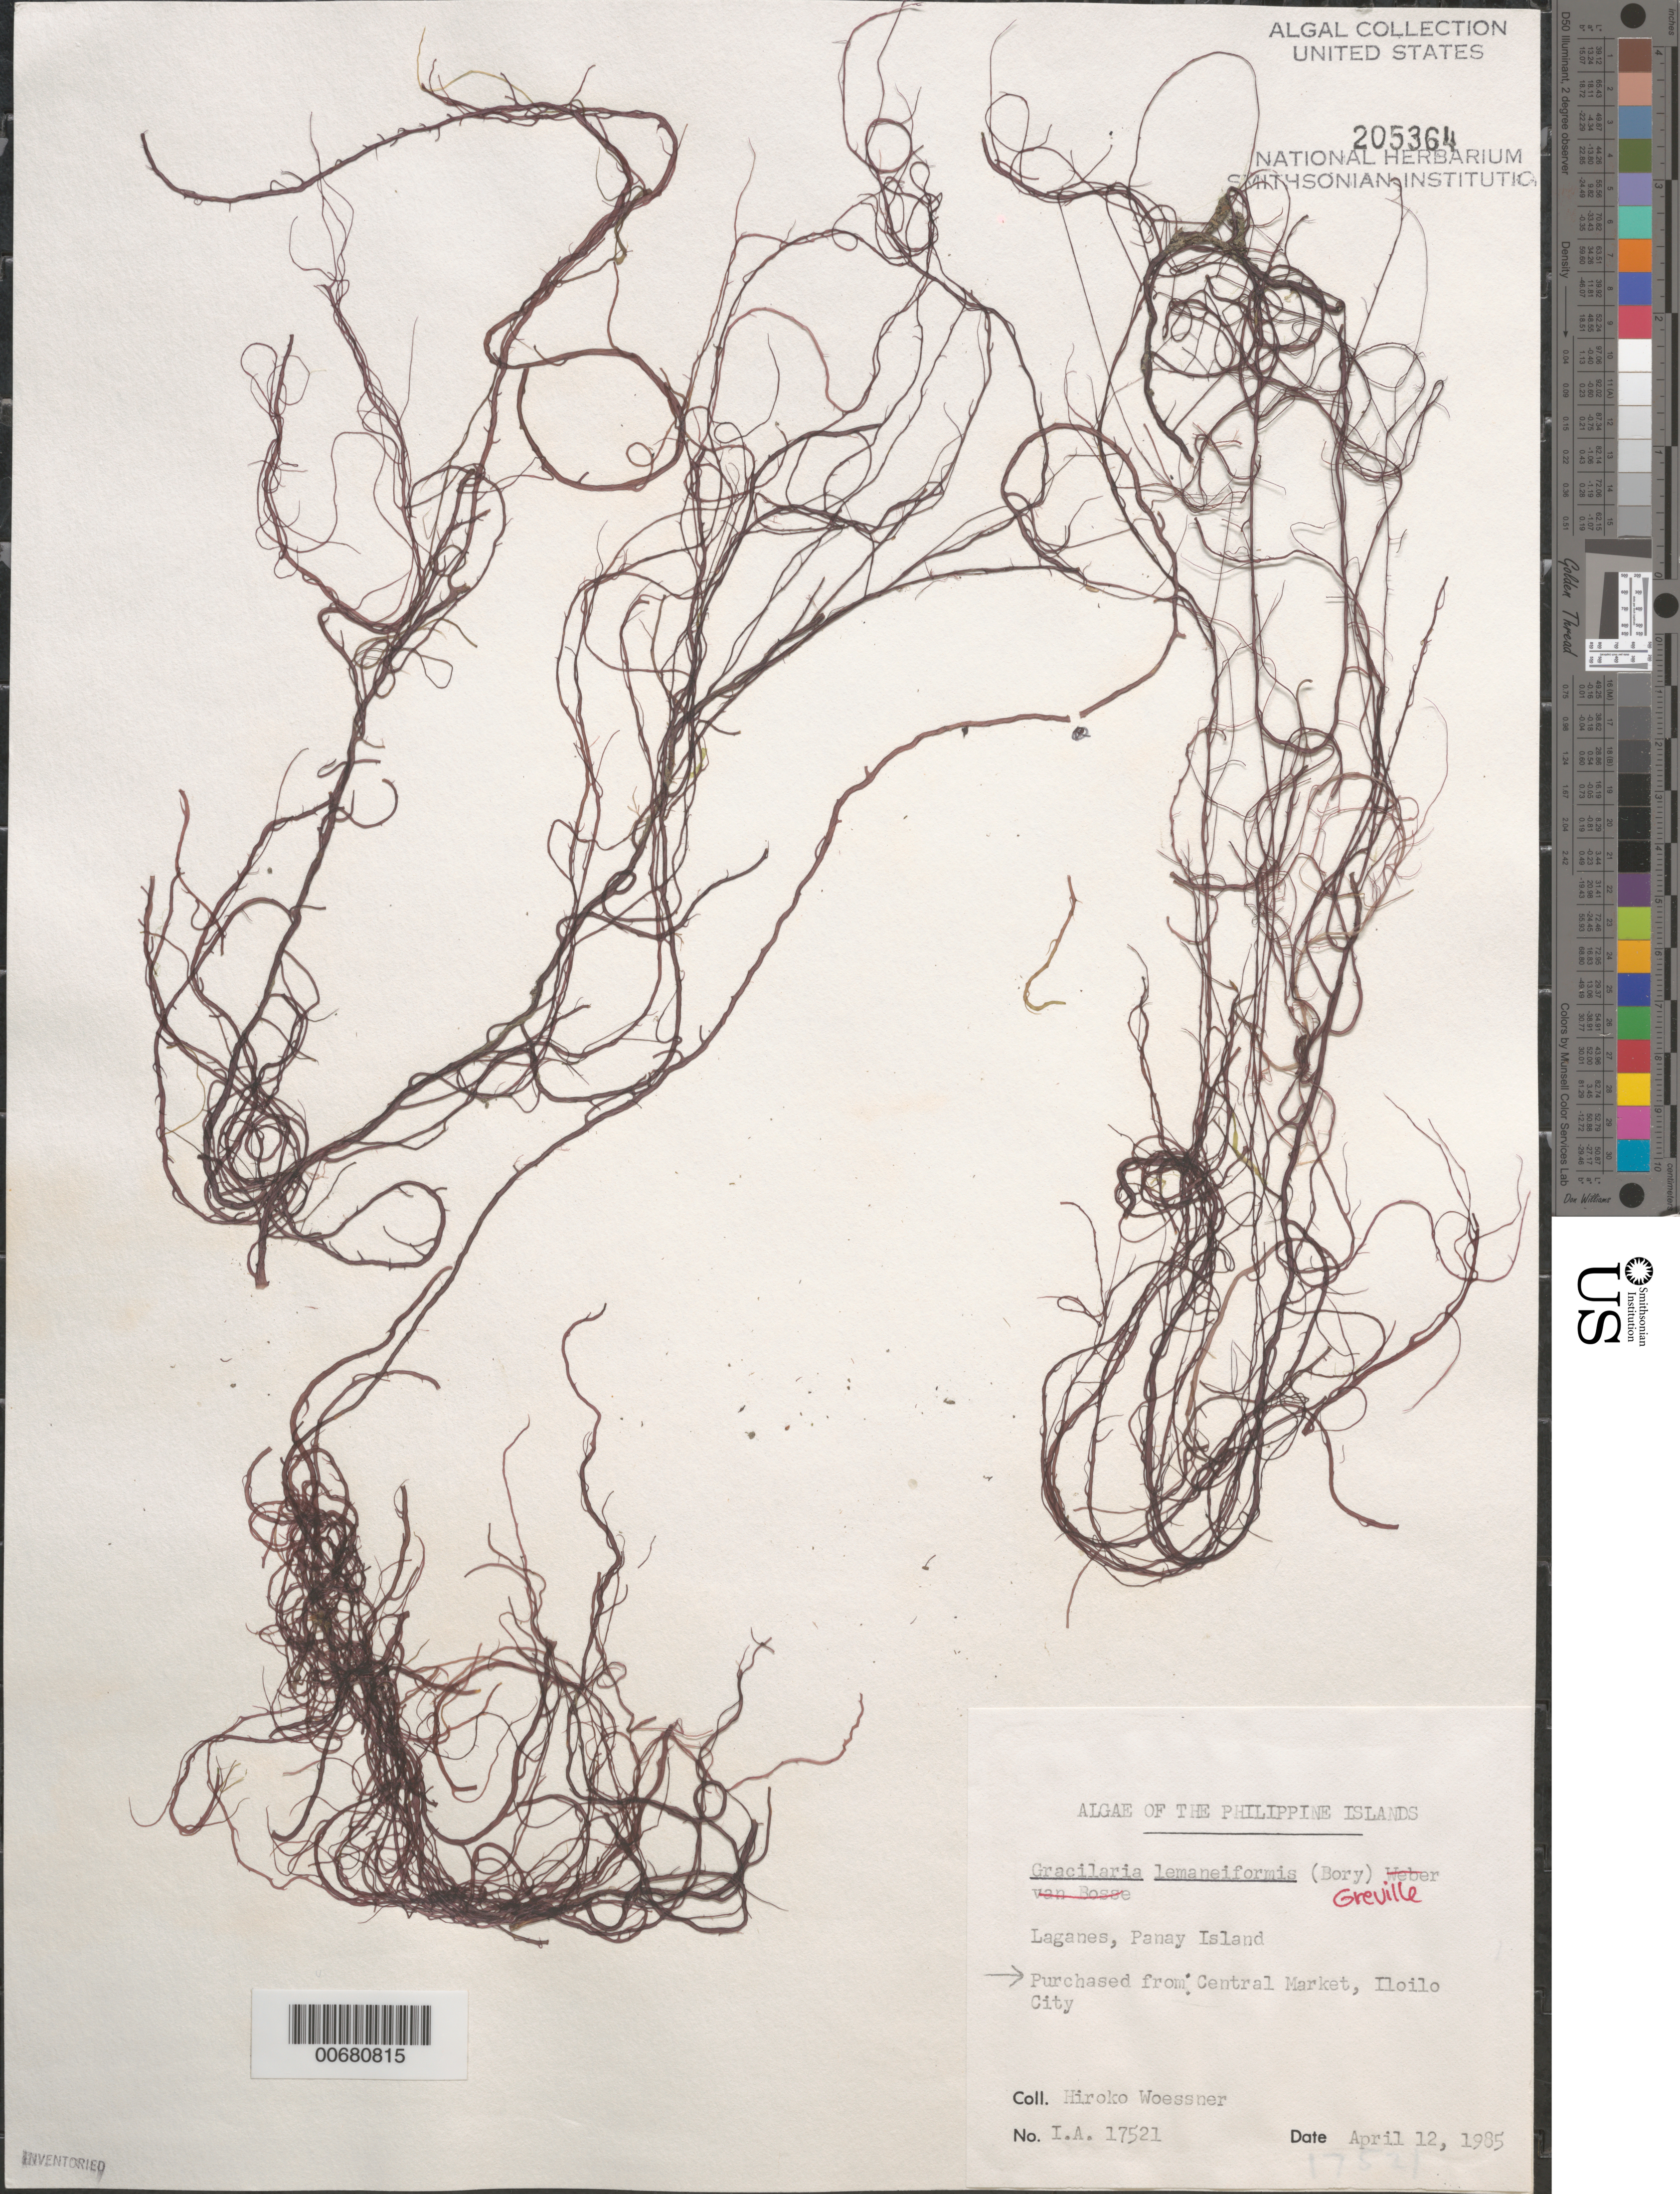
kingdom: Plantae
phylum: Rhodophyta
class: Florideophyceae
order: Gracilariales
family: Gracilariaceae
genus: Gracilariopsis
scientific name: Gracilariopsis lemaneiformis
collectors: H. Woessner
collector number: IAA 17521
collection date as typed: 12 Apr 1985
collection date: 1985-04-12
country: Philippines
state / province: Western Visayas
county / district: Iloilo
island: Panay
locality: Laganes (specimen purchased from Central Market, Iloilo City)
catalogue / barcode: US 205364